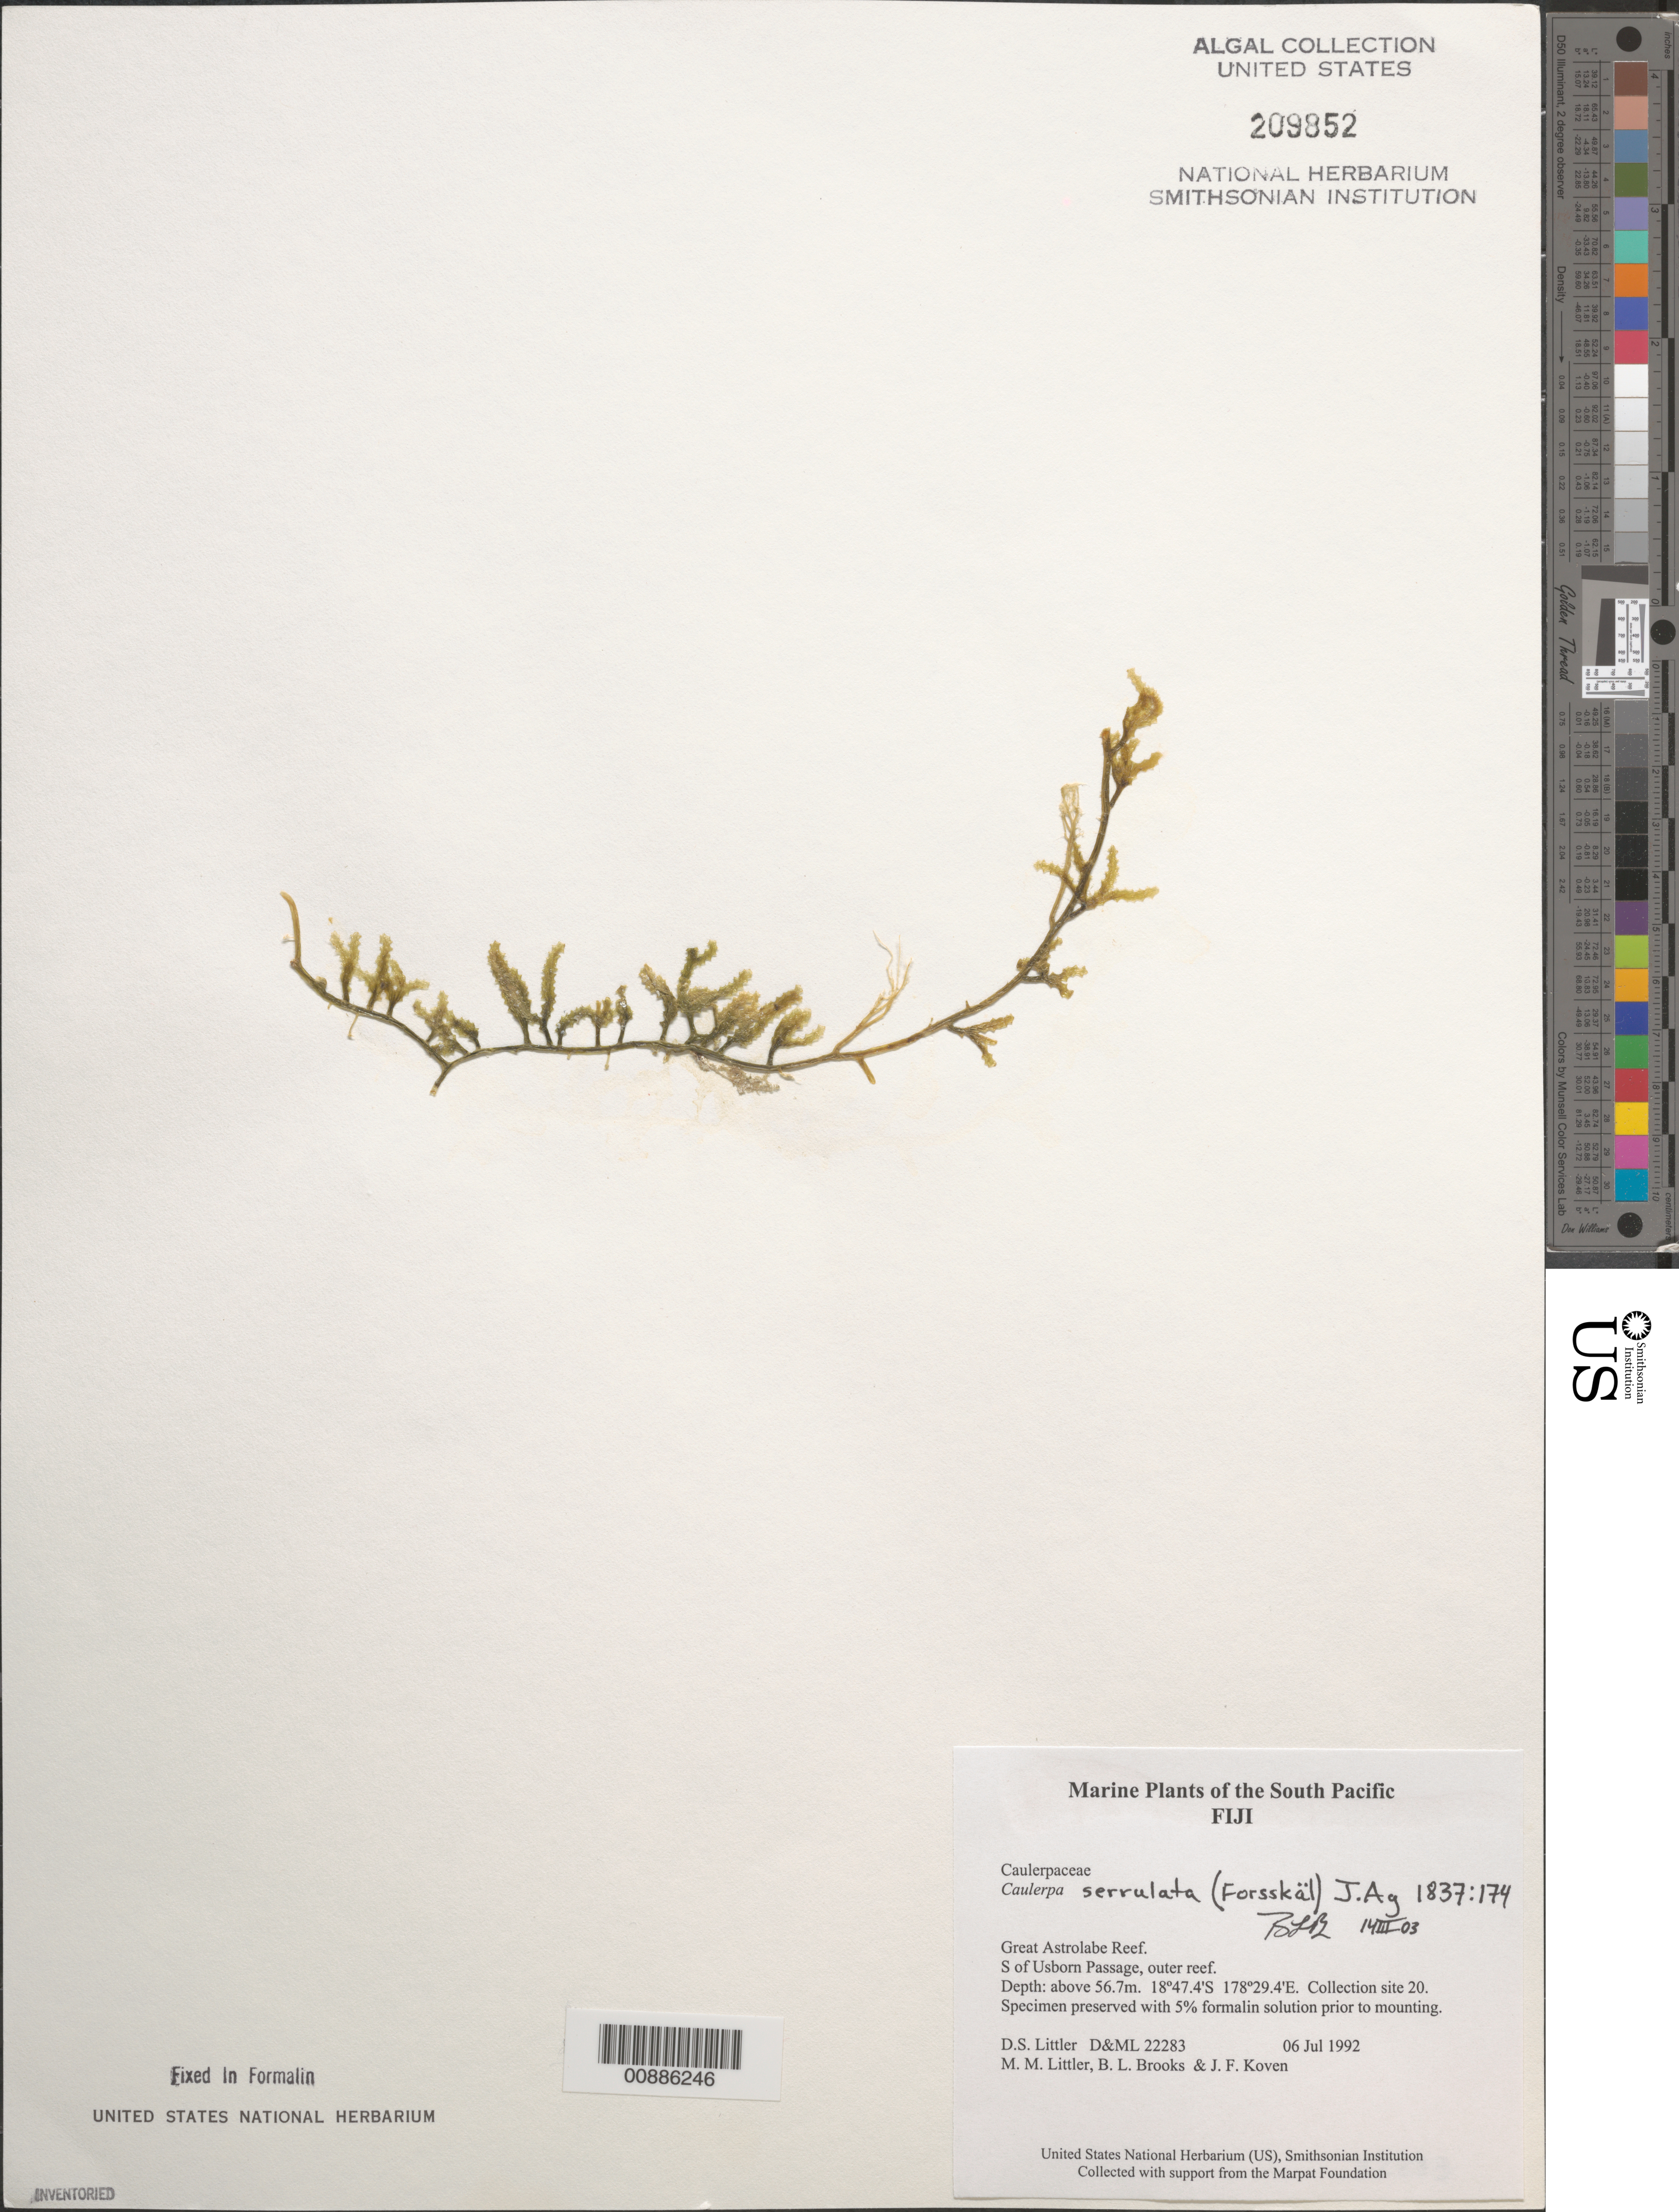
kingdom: Plantae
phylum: Chlorophyta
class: Ulvophyceae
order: Bryopsidales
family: Caulerpaceae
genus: Caulerpa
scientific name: Caulerpa serrulata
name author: (Forssk.) J. Agardh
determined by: Brooks, B. L., (BOT), Smithsonian Institution - National Museum of Natural History (UNITED STATES)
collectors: D. S. Littler, M. M. Littler, B. Brooks & J. Koven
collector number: D&ML 22283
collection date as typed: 06 Jul 1992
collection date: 1992-07-06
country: Fiji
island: Great Astrolabe Reef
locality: Great Astrolabe Reef, south of Usborne Passage, outer reef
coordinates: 18 47.4'S, 178 29.4'E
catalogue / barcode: US 209852